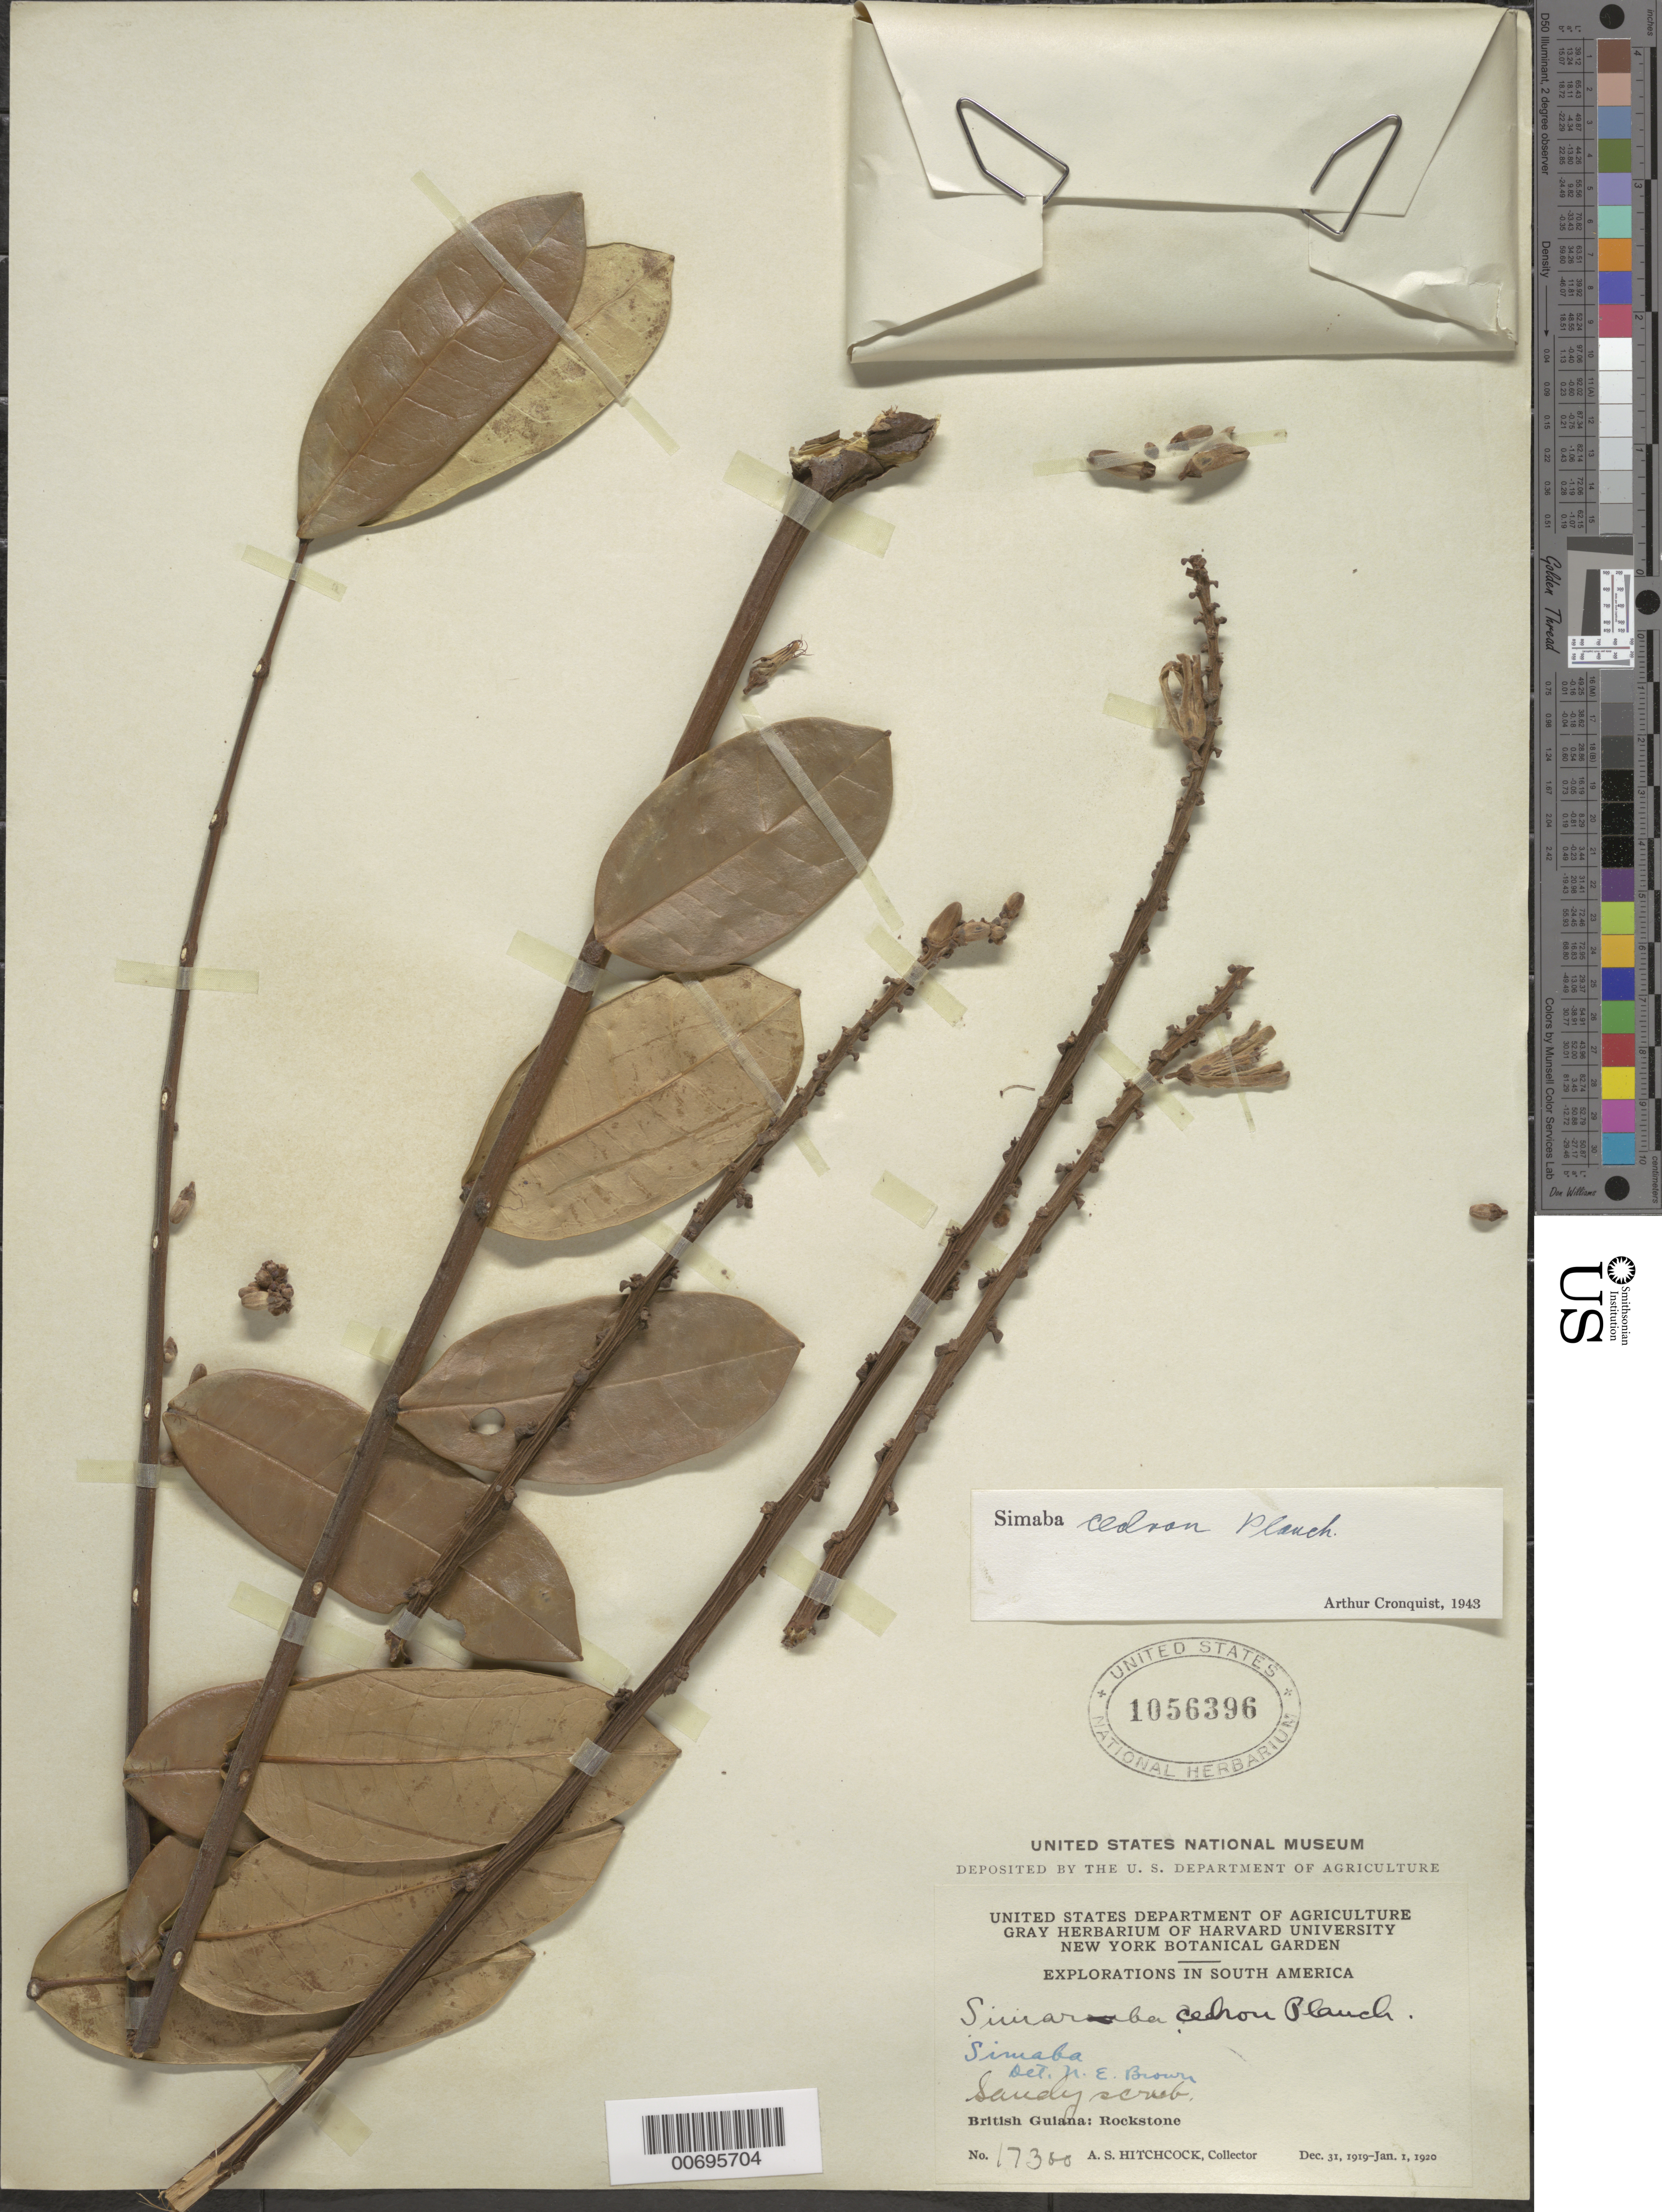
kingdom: Plantae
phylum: Tracheophyta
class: Magnoliopsida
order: Sapindales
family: Simaroubaceae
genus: Homalolepis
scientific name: Homalolepis cedron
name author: (Planch.) Devecchi & Pirani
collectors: A. S. Hitchcock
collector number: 17300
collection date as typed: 31-Dec-19 to 1-Jan-20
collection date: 1919-12-31/1920-01-01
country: Guyana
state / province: U. Demerara-Berbice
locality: Rockstone, on the Essequibo River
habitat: Sandy scrub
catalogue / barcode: US 1056396